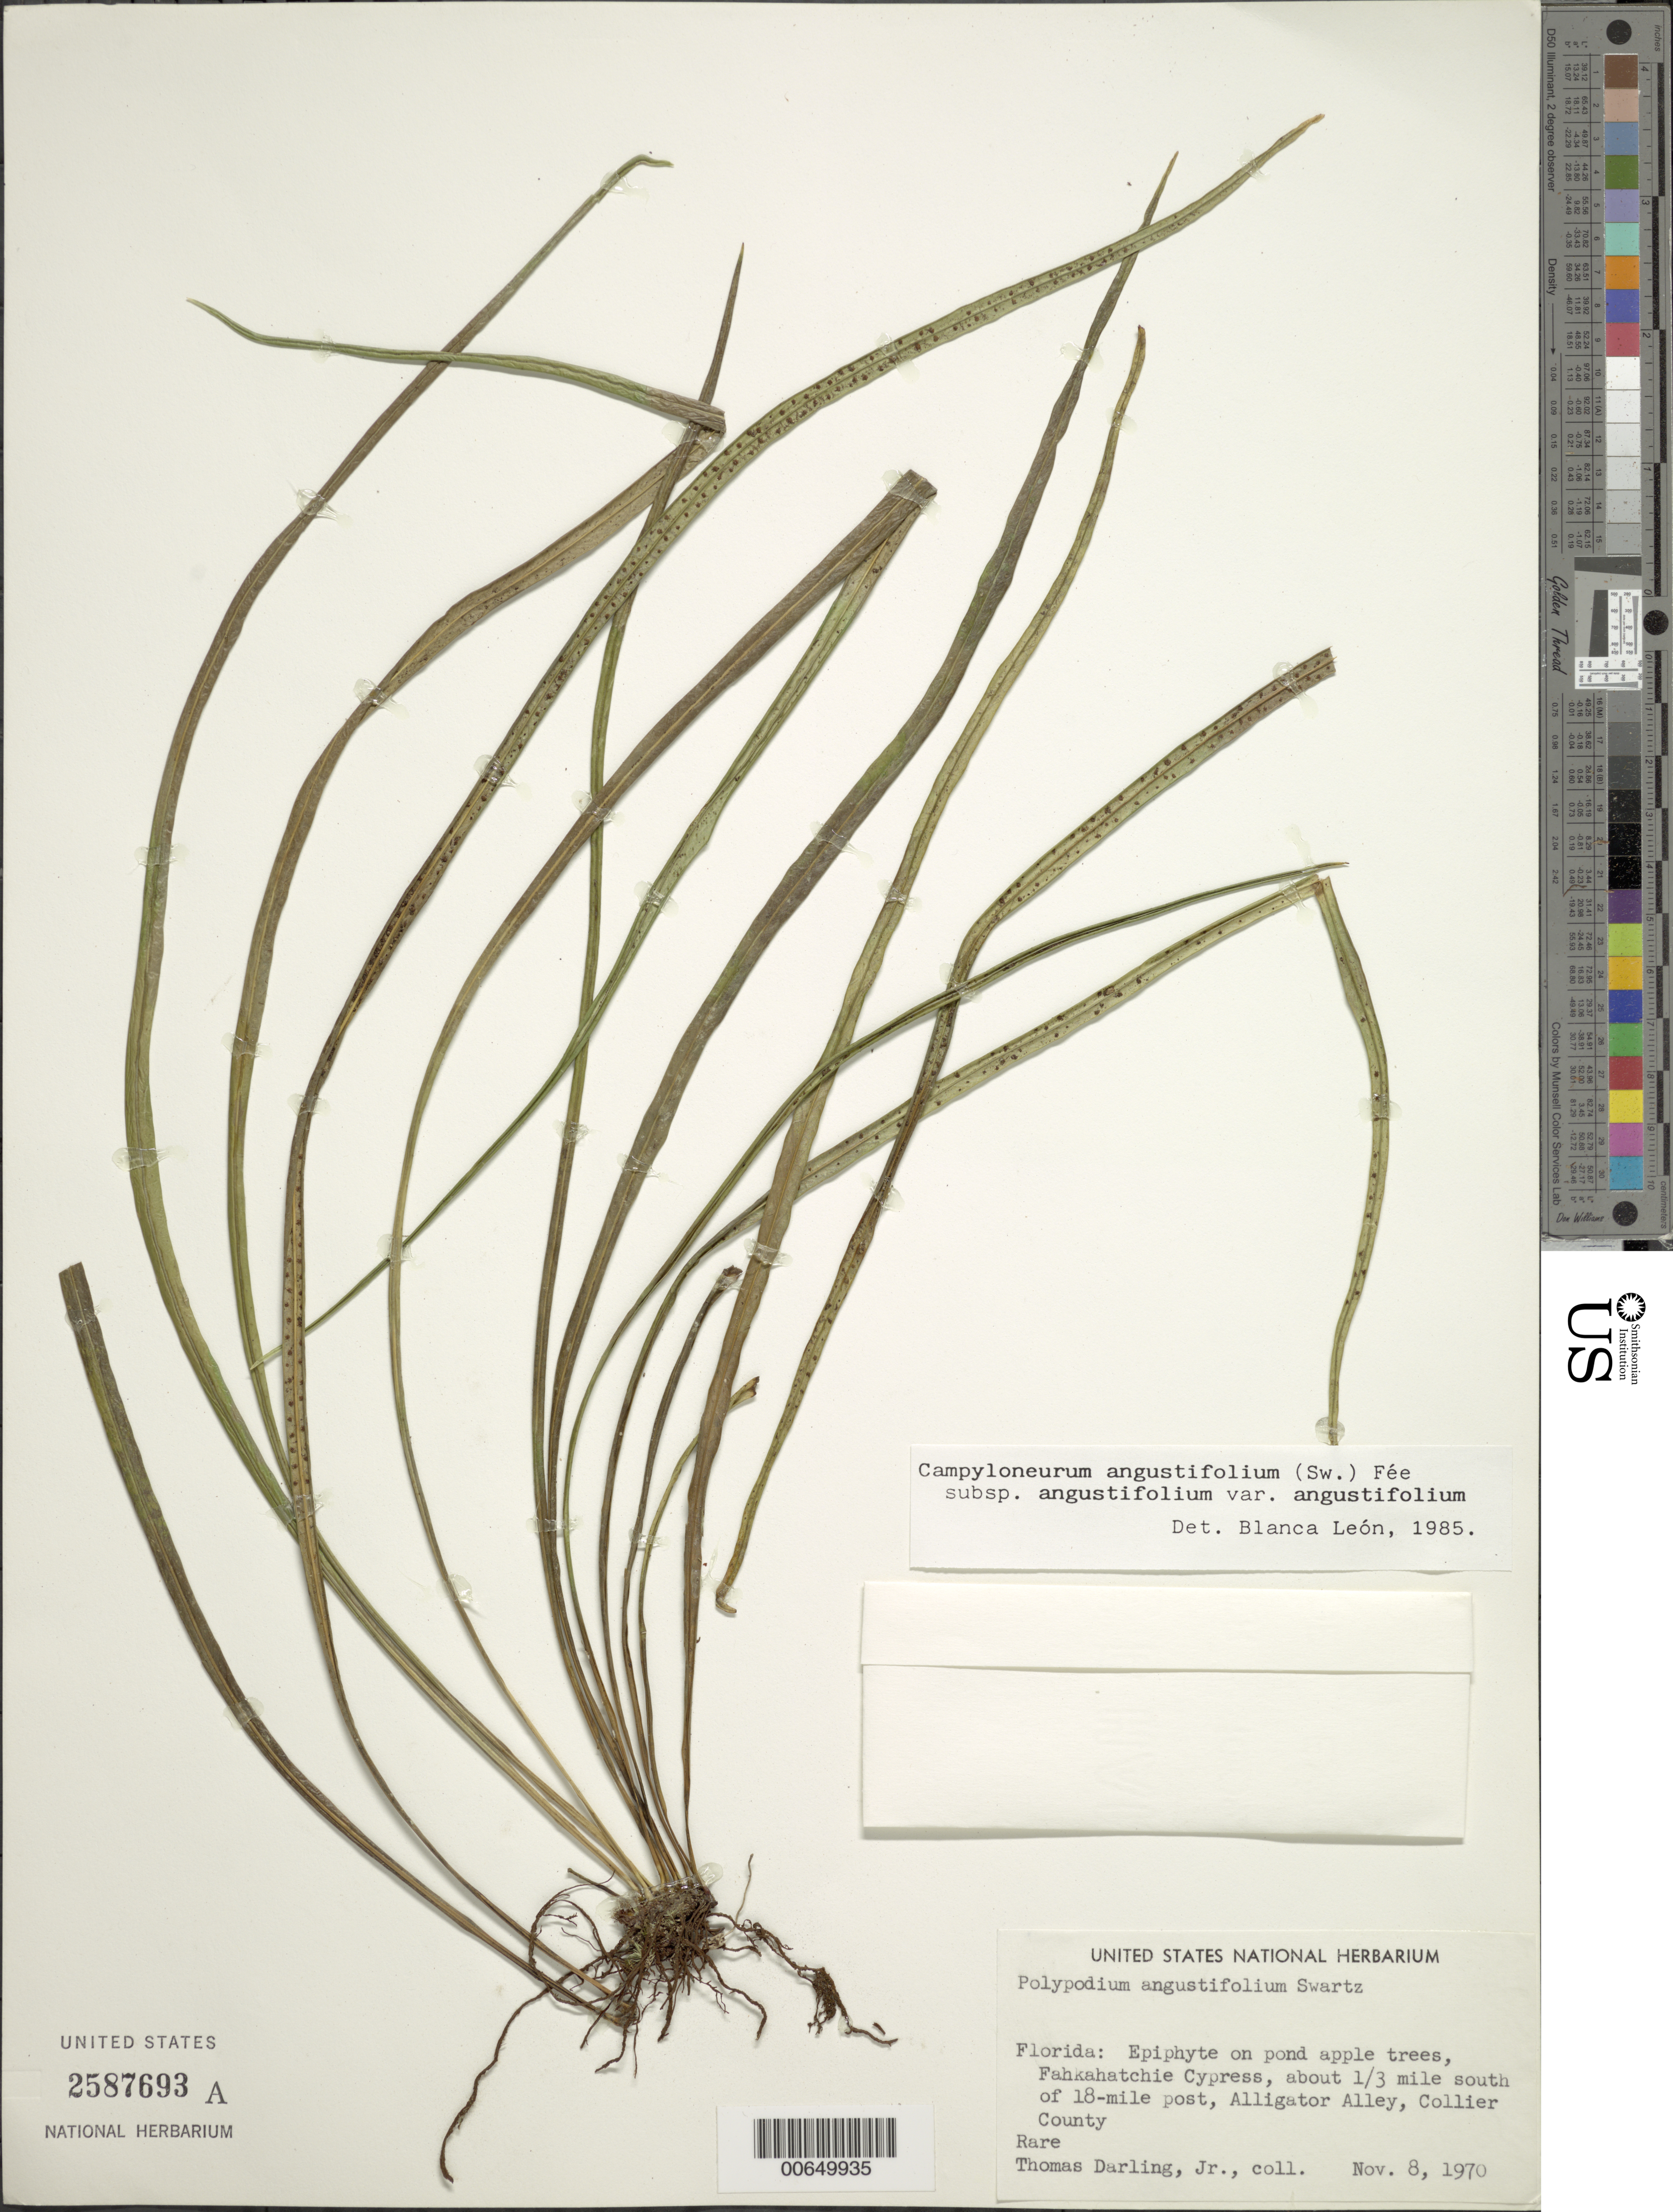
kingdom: Plantae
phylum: Tracheophyta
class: Polypodiopsida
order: Polypodiales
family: Polypodiaceae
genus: Campyloneurum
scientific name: Campyloneurum angustifolium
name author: (Sw.) Fée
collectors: T. Darling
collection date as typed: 11 Aug 1970 or 08 Nov 1970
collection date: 1970-08-11 or 1970-11-08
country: United States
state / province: Florida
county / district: Collier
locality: Fakahatchee Cypress, about 1/3 mile S of 18 mile post, Alligator Alley.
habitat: Epiphyte on pond apple trees.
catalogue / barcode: US 2587693a